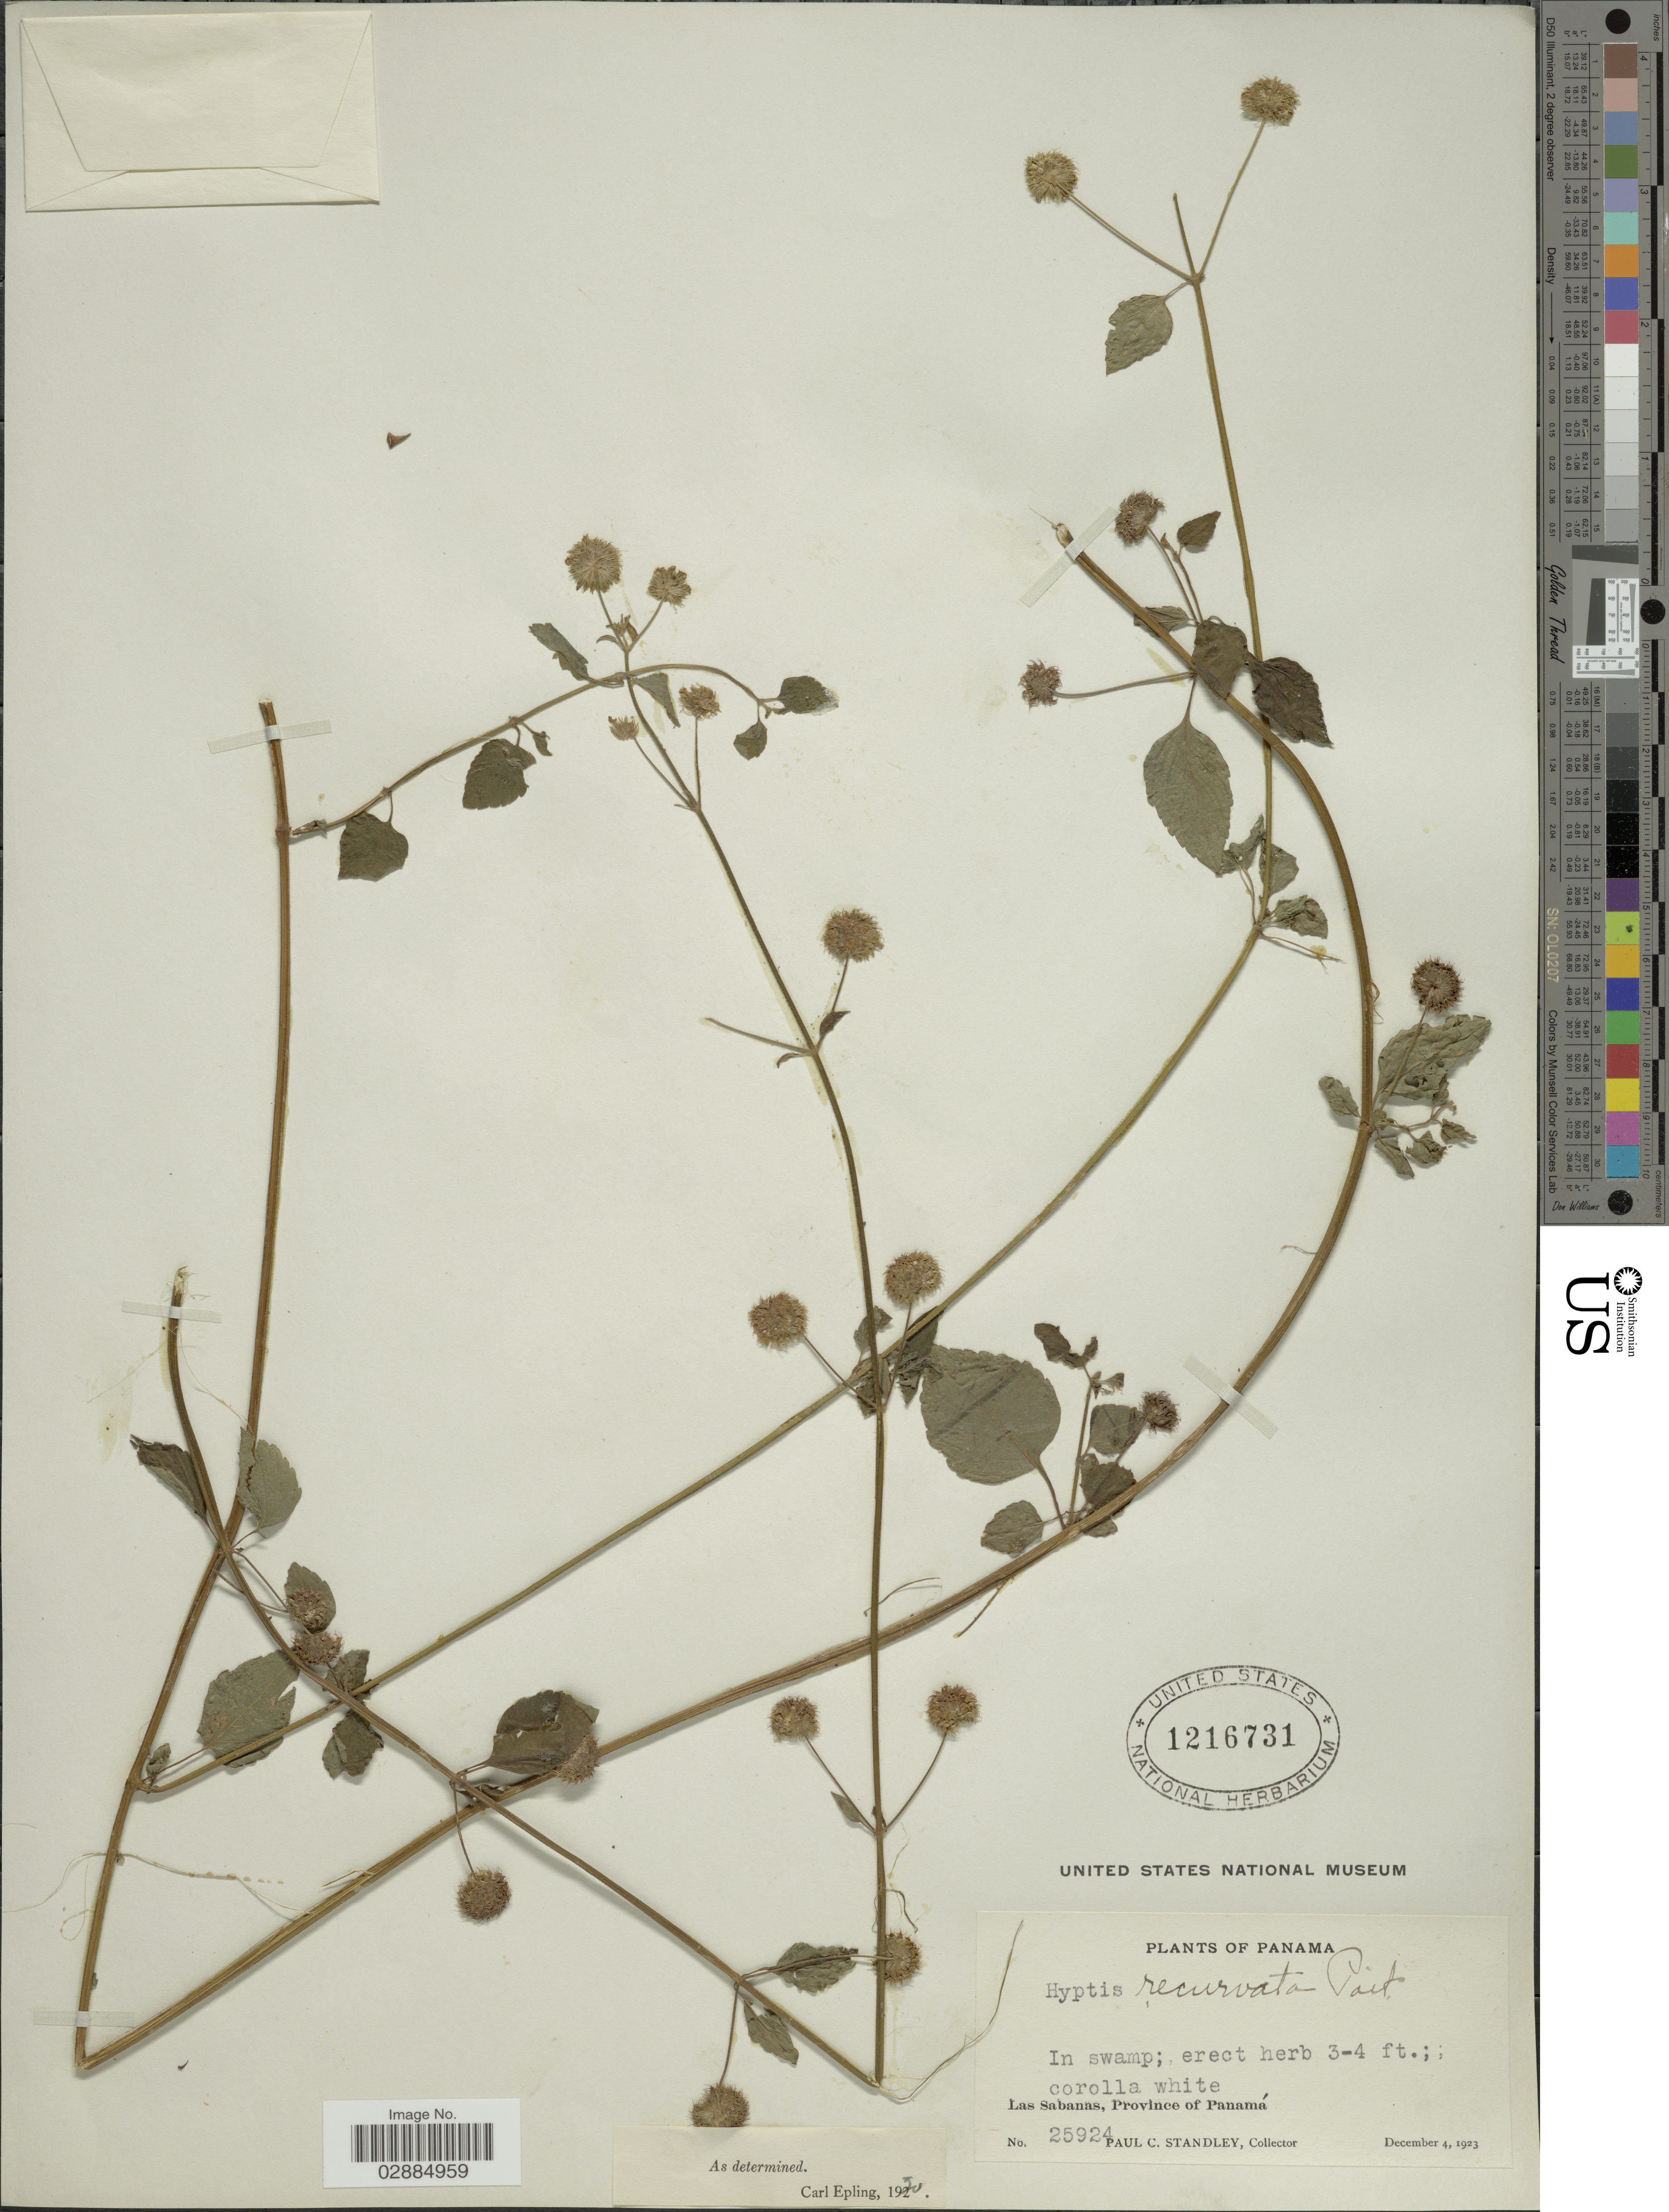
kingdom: Plantae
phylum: Tracheophyta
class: Magnoliopsida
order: Lamiales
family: Lamiaceae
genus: Hyptis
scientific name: Hyptis recurvata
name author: Poit.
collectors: P. C. Standley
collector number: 25924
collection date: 1923-12-04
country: Panama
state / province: Panamá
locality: Las Sabanas, Province of Panamá.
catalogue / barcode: US 1216731